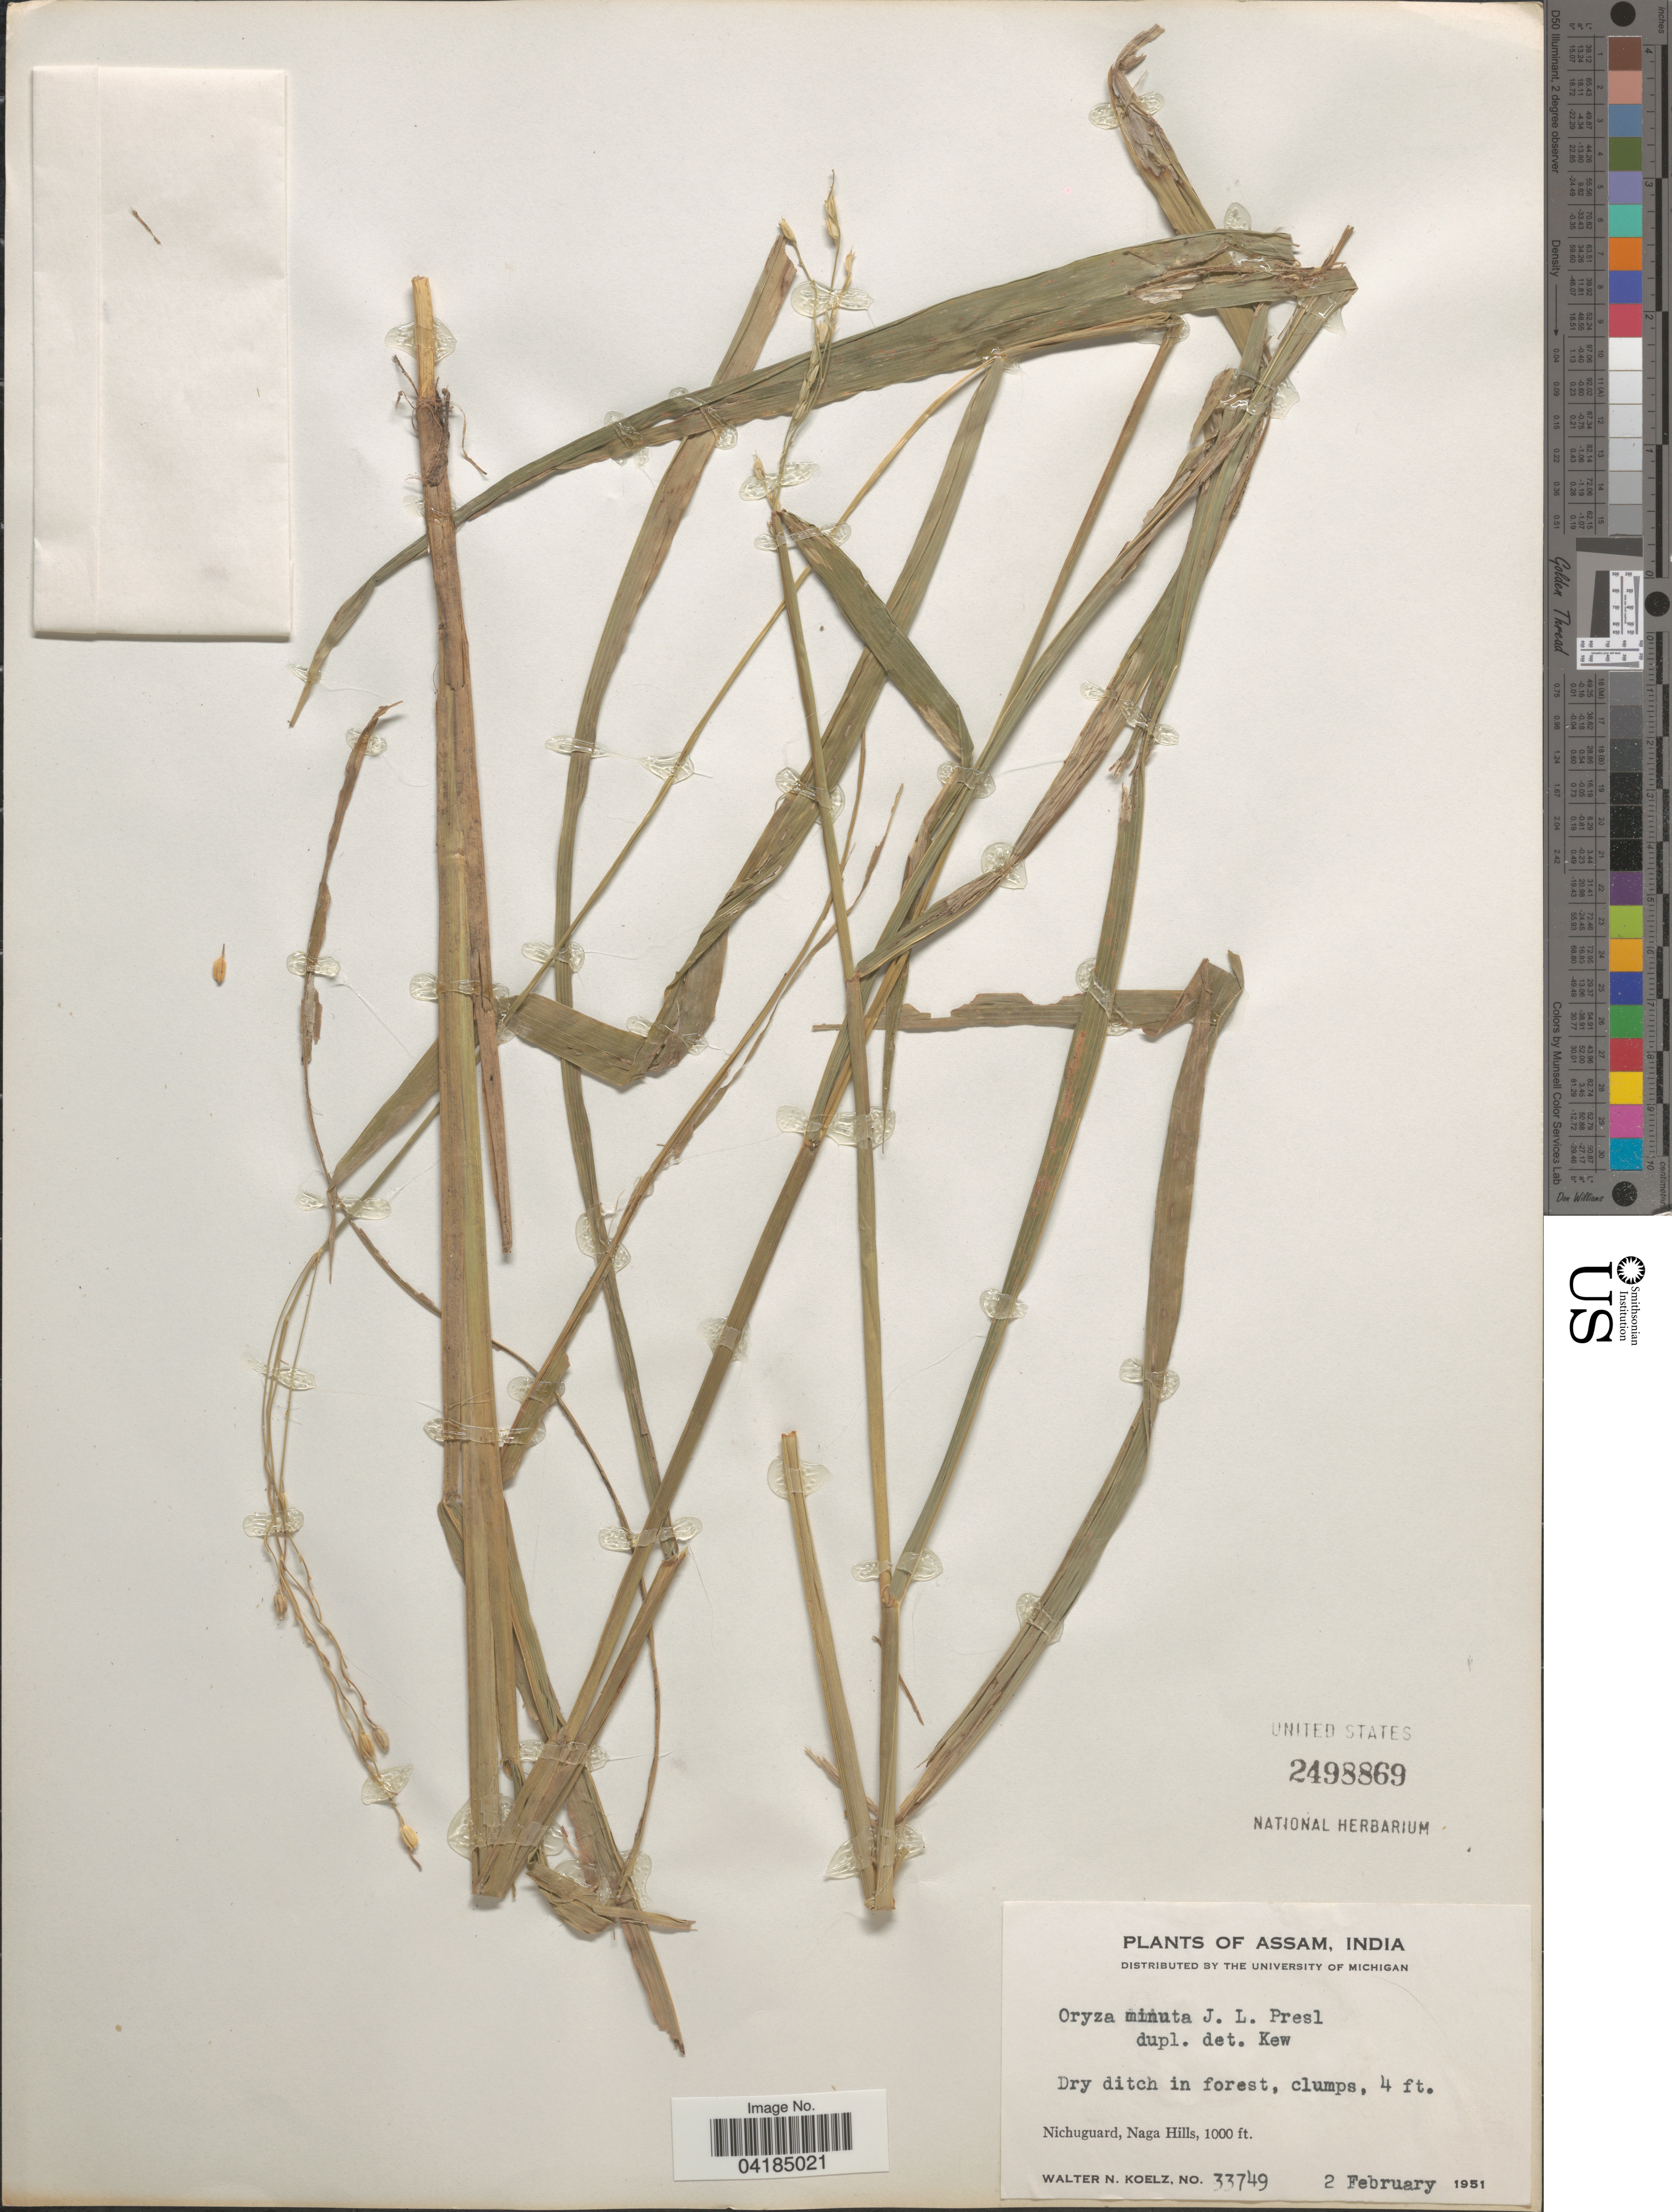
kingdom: Plantae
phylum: Tracheophyta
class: Liliopsida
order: Poales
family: Poaceae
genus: Oryza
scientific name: Oryza latifolia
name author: Desv.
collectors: W. N. Koelz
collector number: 33749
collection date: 1951-02-02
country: India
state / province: Assam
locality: Nichuguard, Naga Hills.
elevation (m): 305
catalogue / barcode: US 2498869